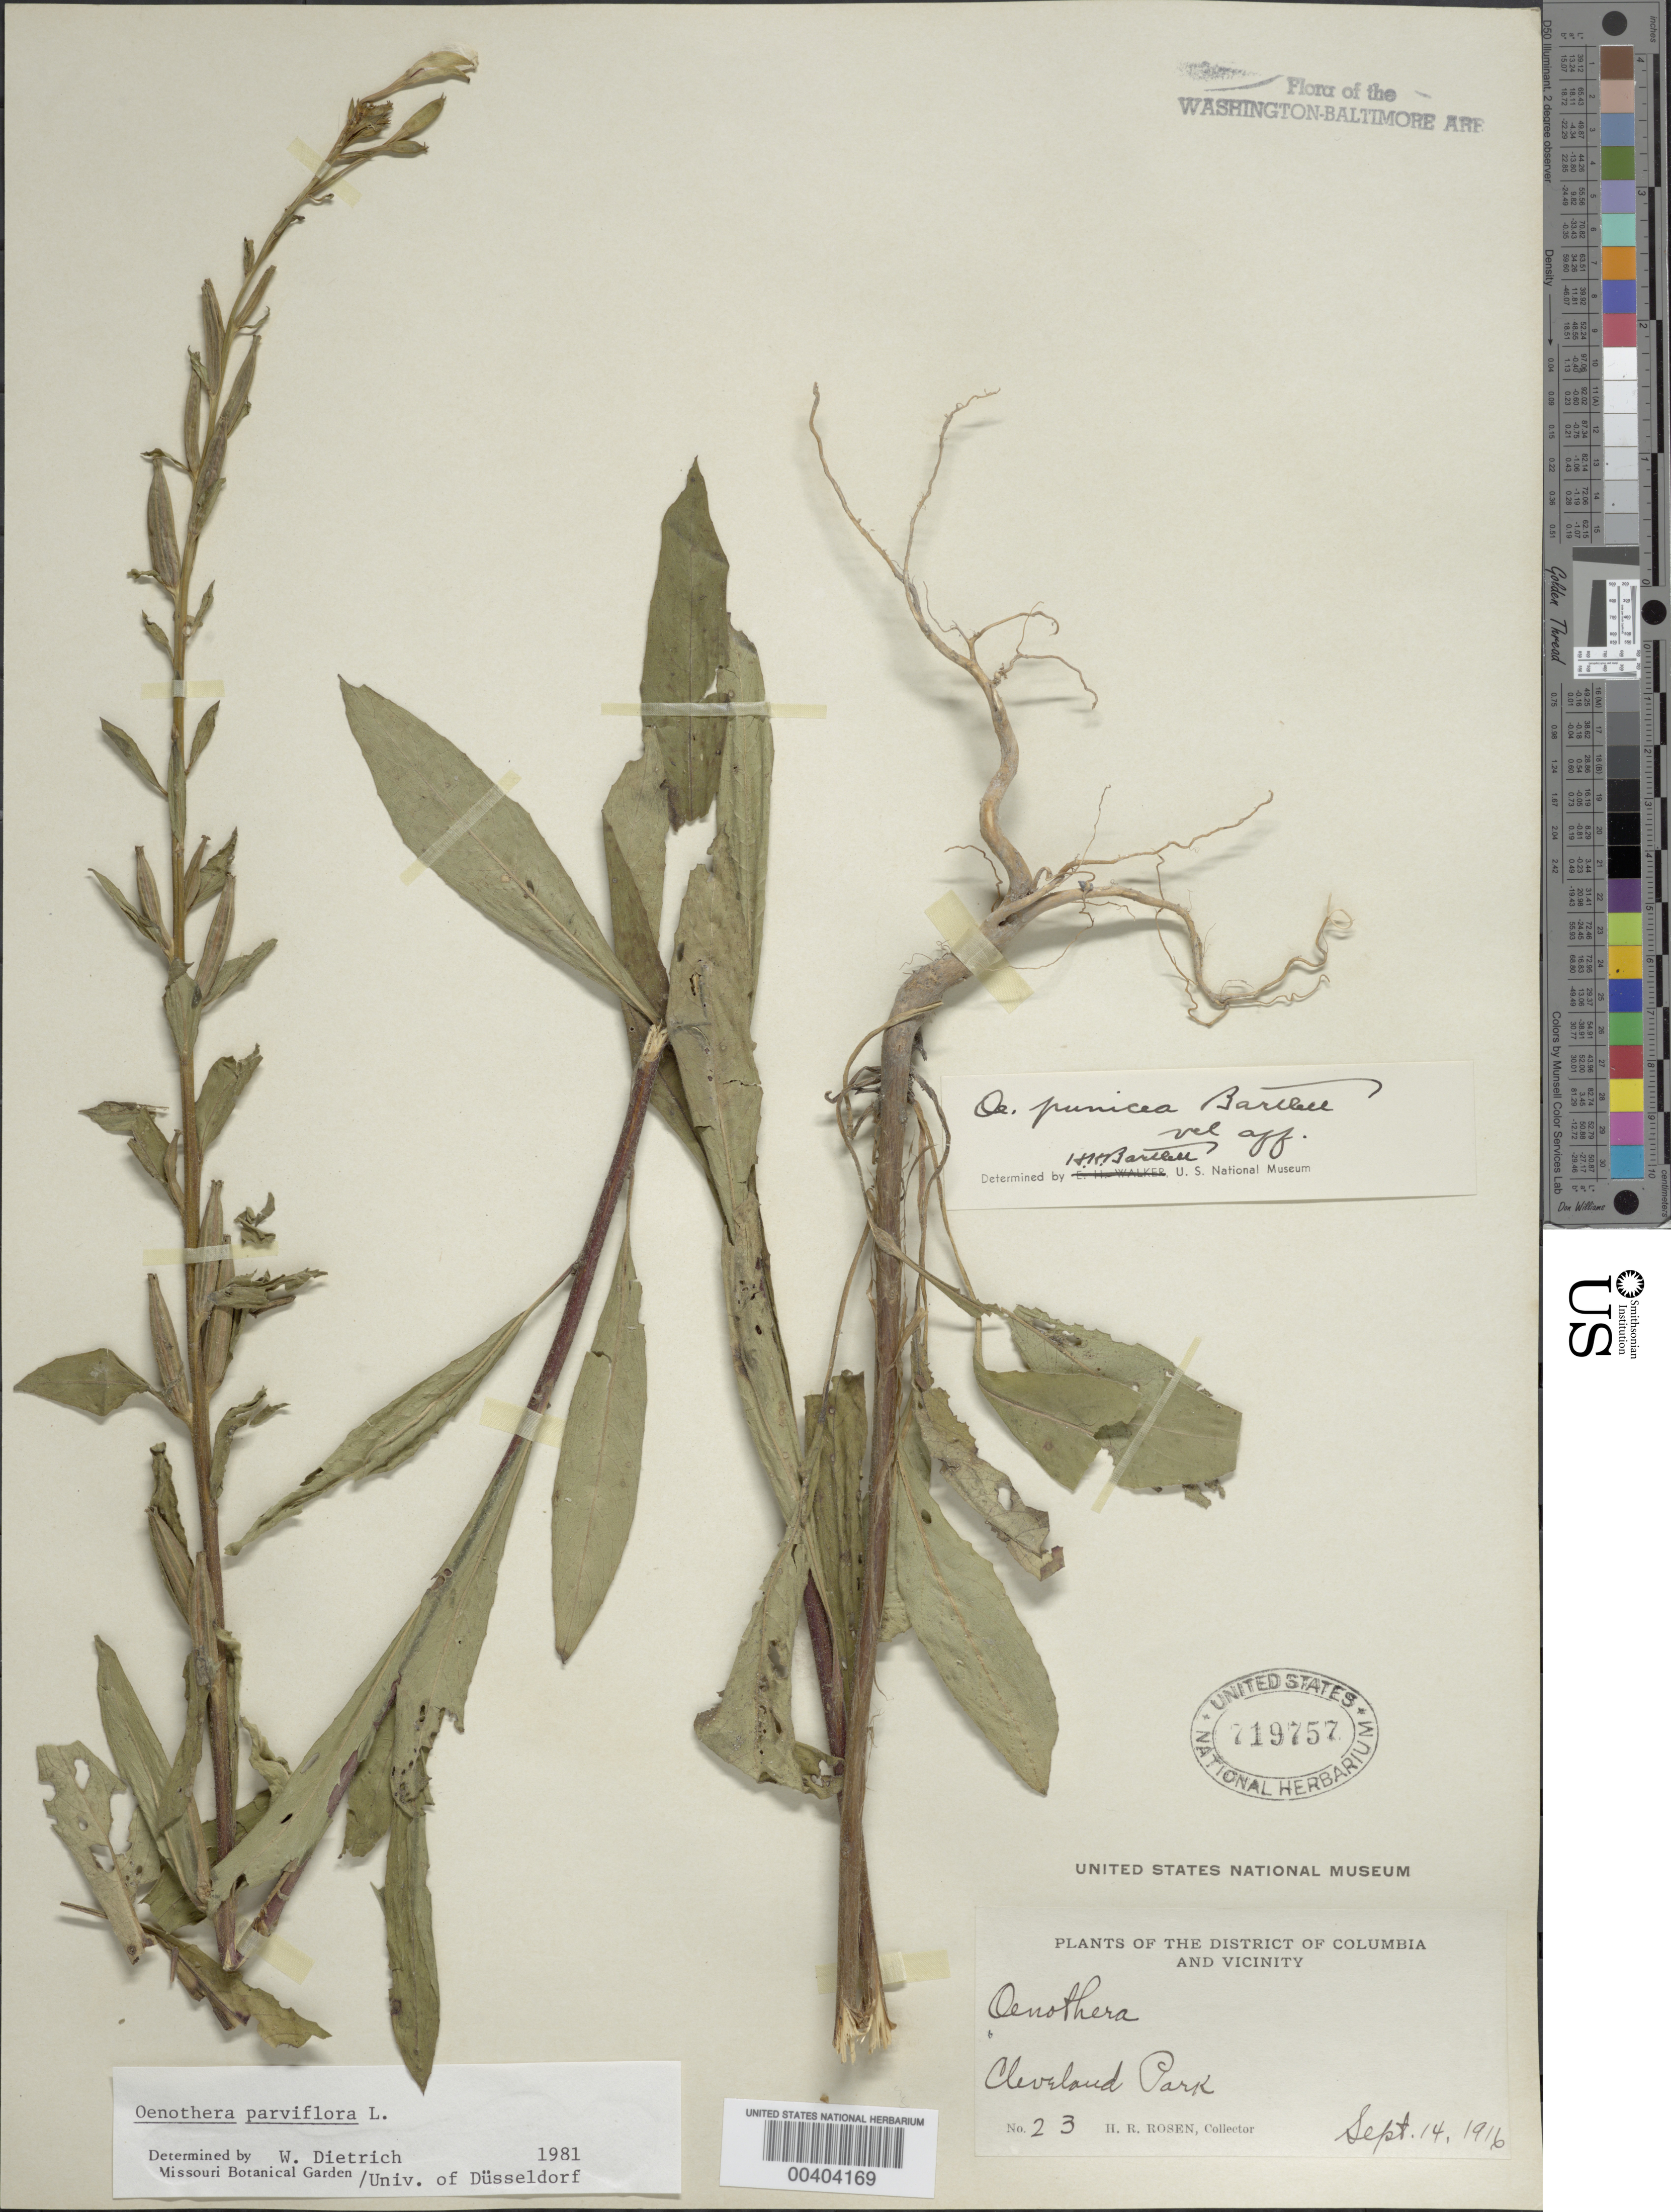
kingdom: Plantae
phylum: Tracheophyta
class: Magnoliopsida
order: Myrtales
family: Onagraceae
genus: Oenothera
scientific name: Oenothera parviflora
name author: L.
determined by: Dietrich, W.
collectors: H. Rosen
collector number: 23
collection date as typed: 14 Sep 1916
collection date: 1916-09-14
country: United States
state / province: District of Columbia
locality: Cleveland Park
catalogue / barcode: US 719757